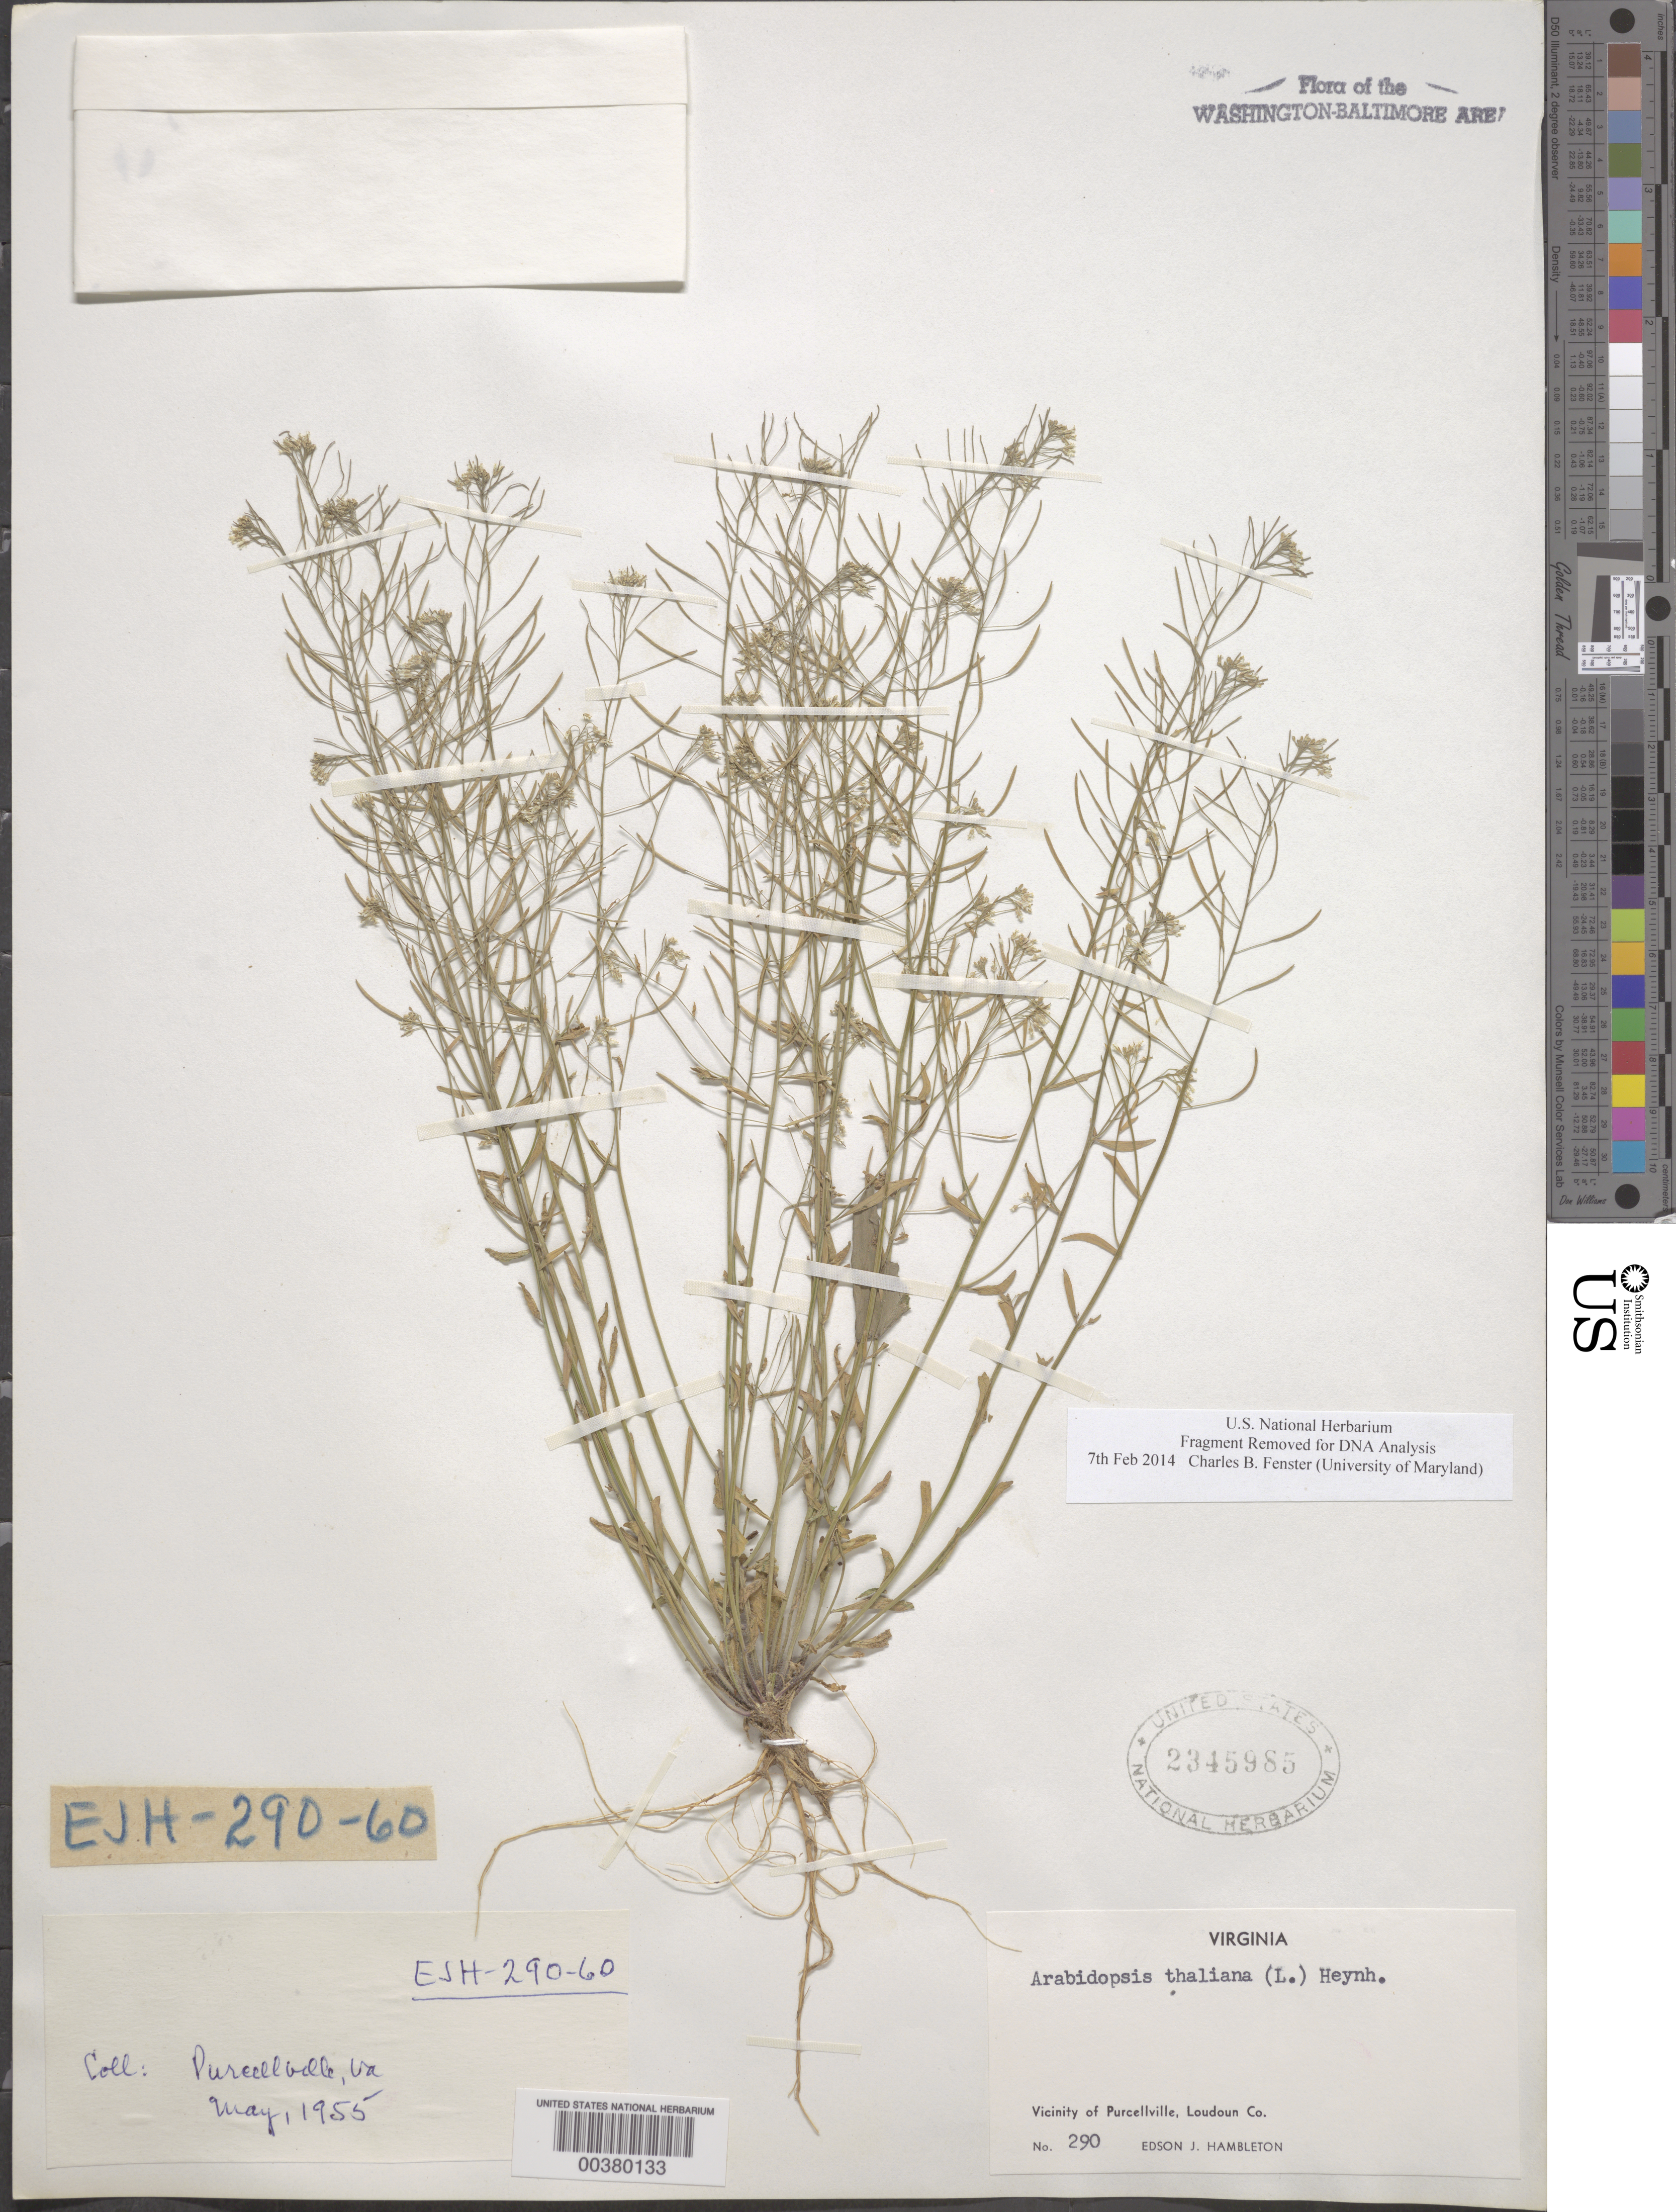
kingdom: Plantae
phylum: Tracheophyta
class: Magnoliopsida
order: Brassicales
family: Brassicaceae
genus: Arabidopsis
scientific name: Arabidopsis thaliana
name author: (L.) Heynh.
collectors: E. Hambleton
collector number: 290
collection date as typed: May 1955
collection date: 1955-05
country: United States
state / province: Virginia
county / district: Loudoun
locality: Purcellville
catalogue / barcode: US 2345985